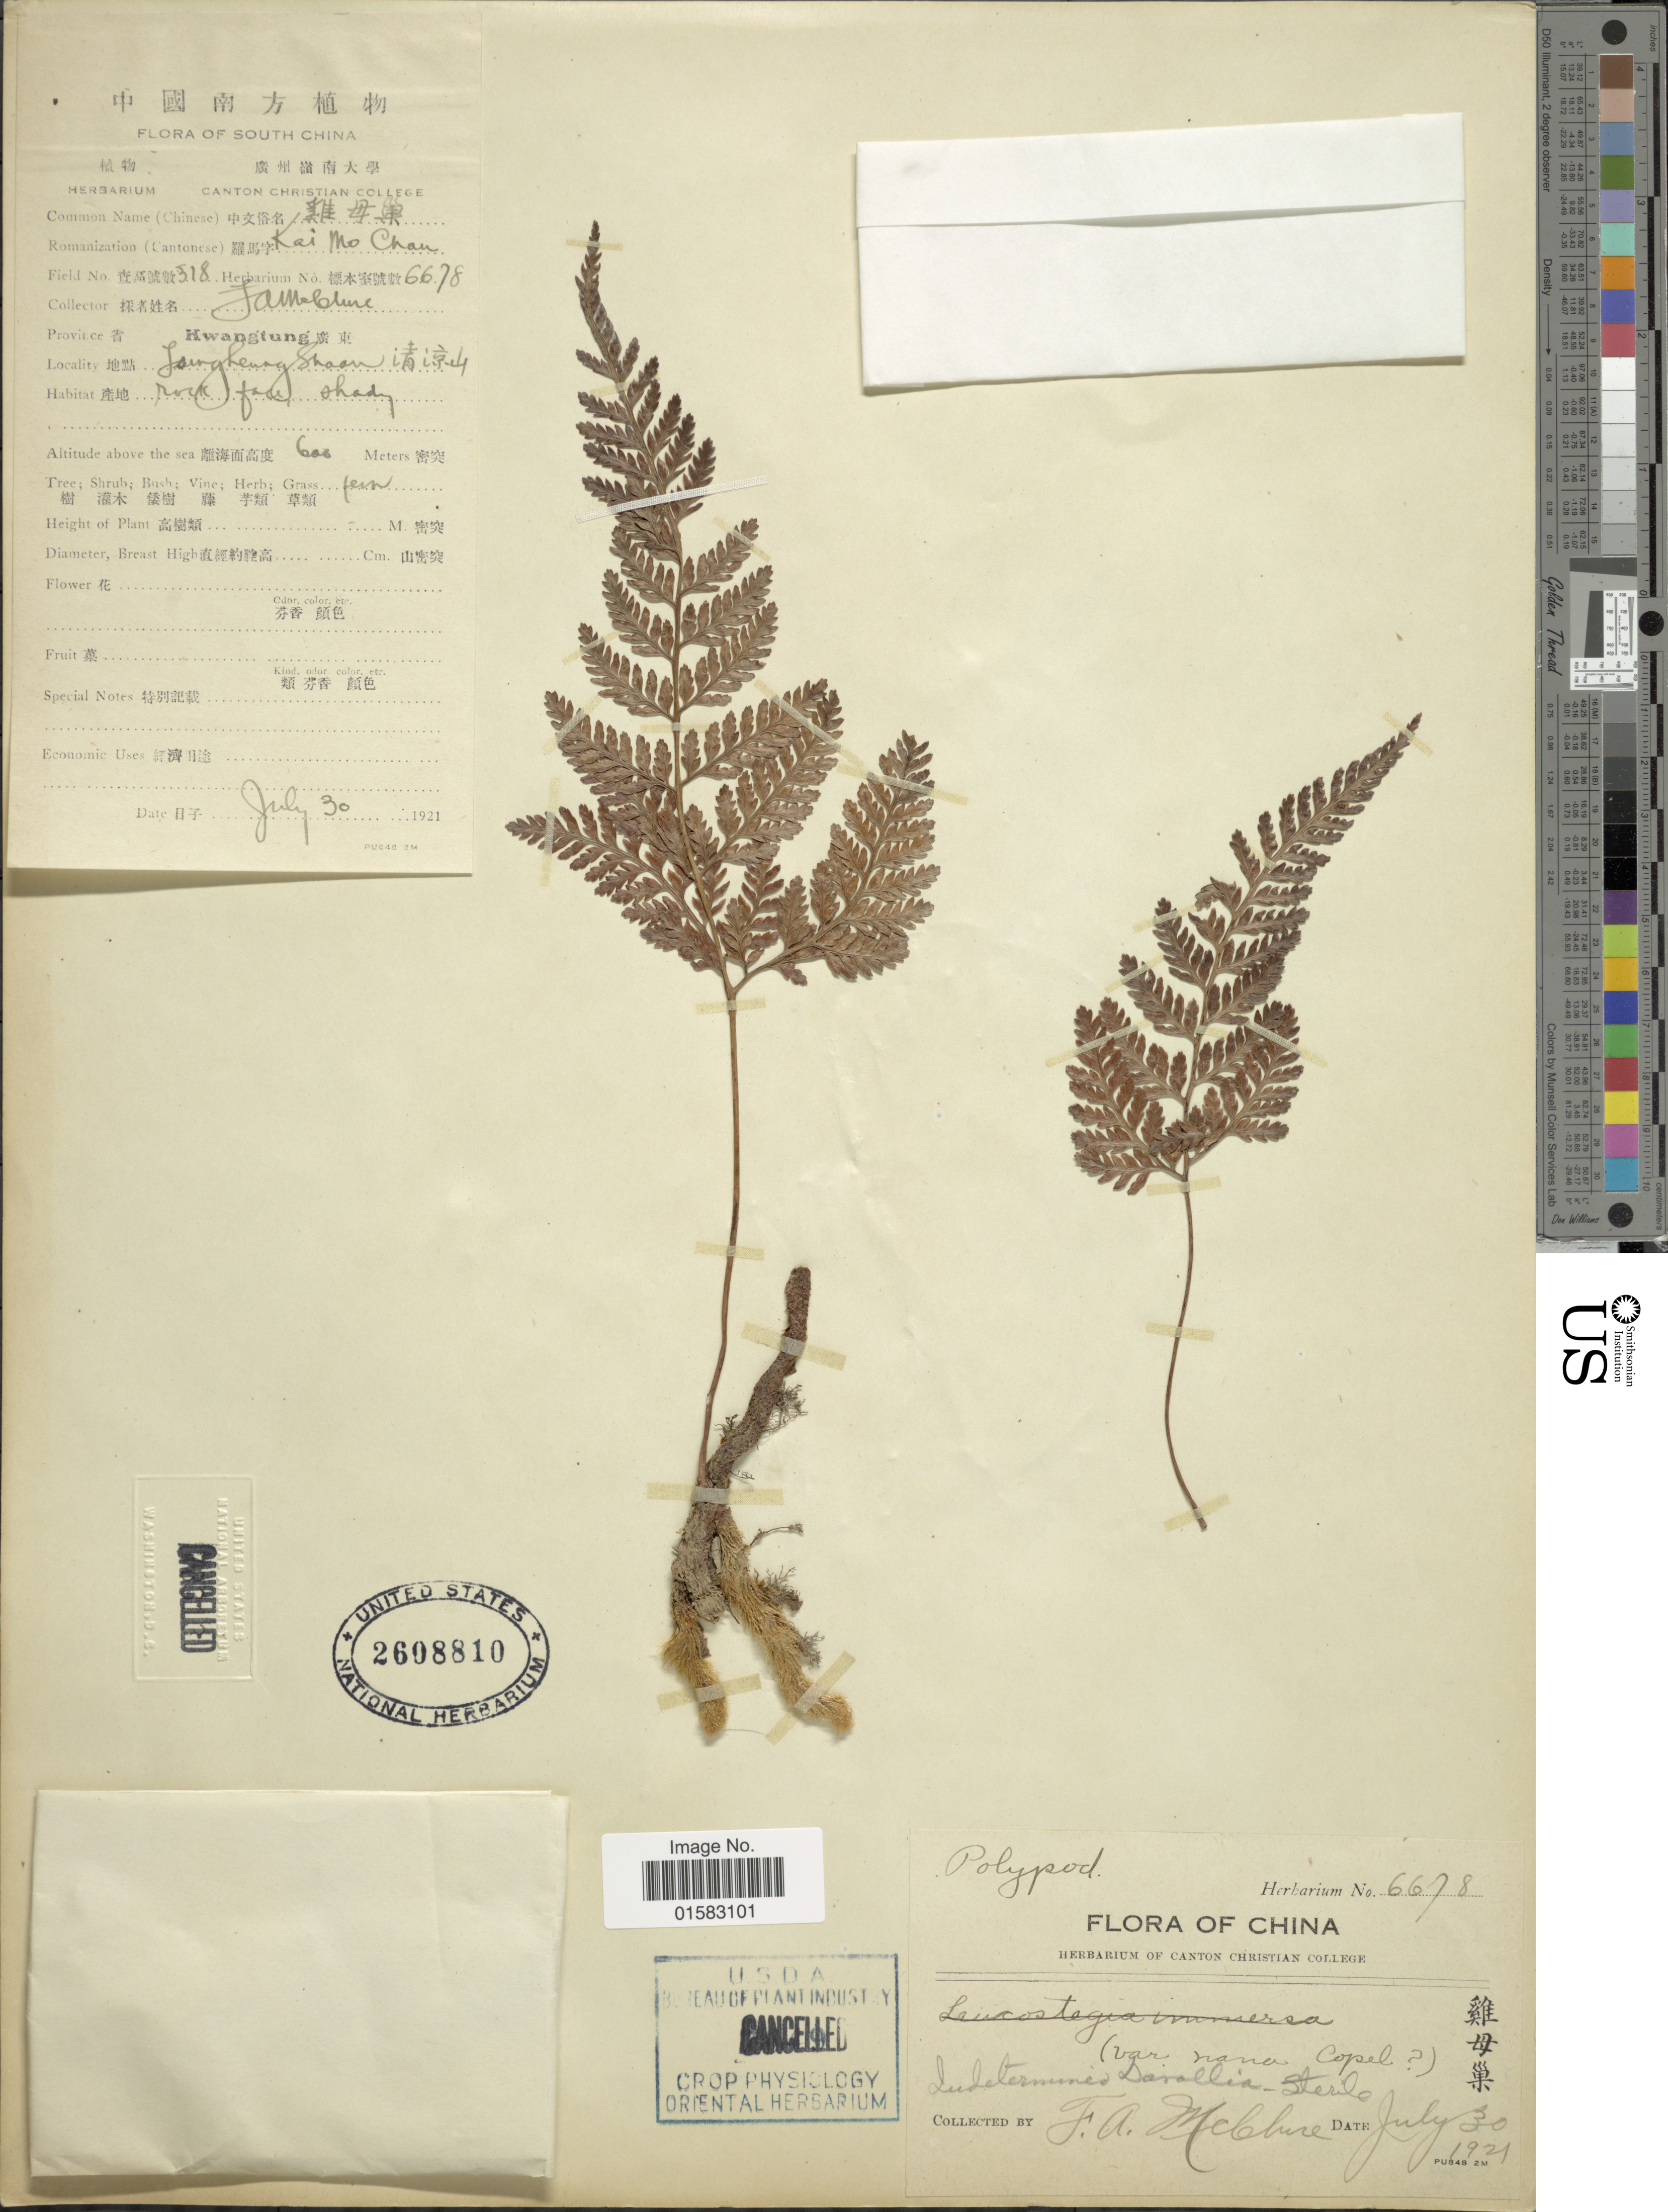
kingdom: Plantae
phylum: Tracheophyta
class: Polypodiopsida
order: Polypodiales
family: Davalliaceae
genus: Davallia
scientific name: Davallia sp.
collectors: F. A. McClure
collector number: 318/6678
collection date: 1921-07-30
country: China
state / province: Guangdong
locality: Kwangtung, Tsjingheng Shaan [interpreted]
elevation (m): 600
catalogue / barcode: US 2608810